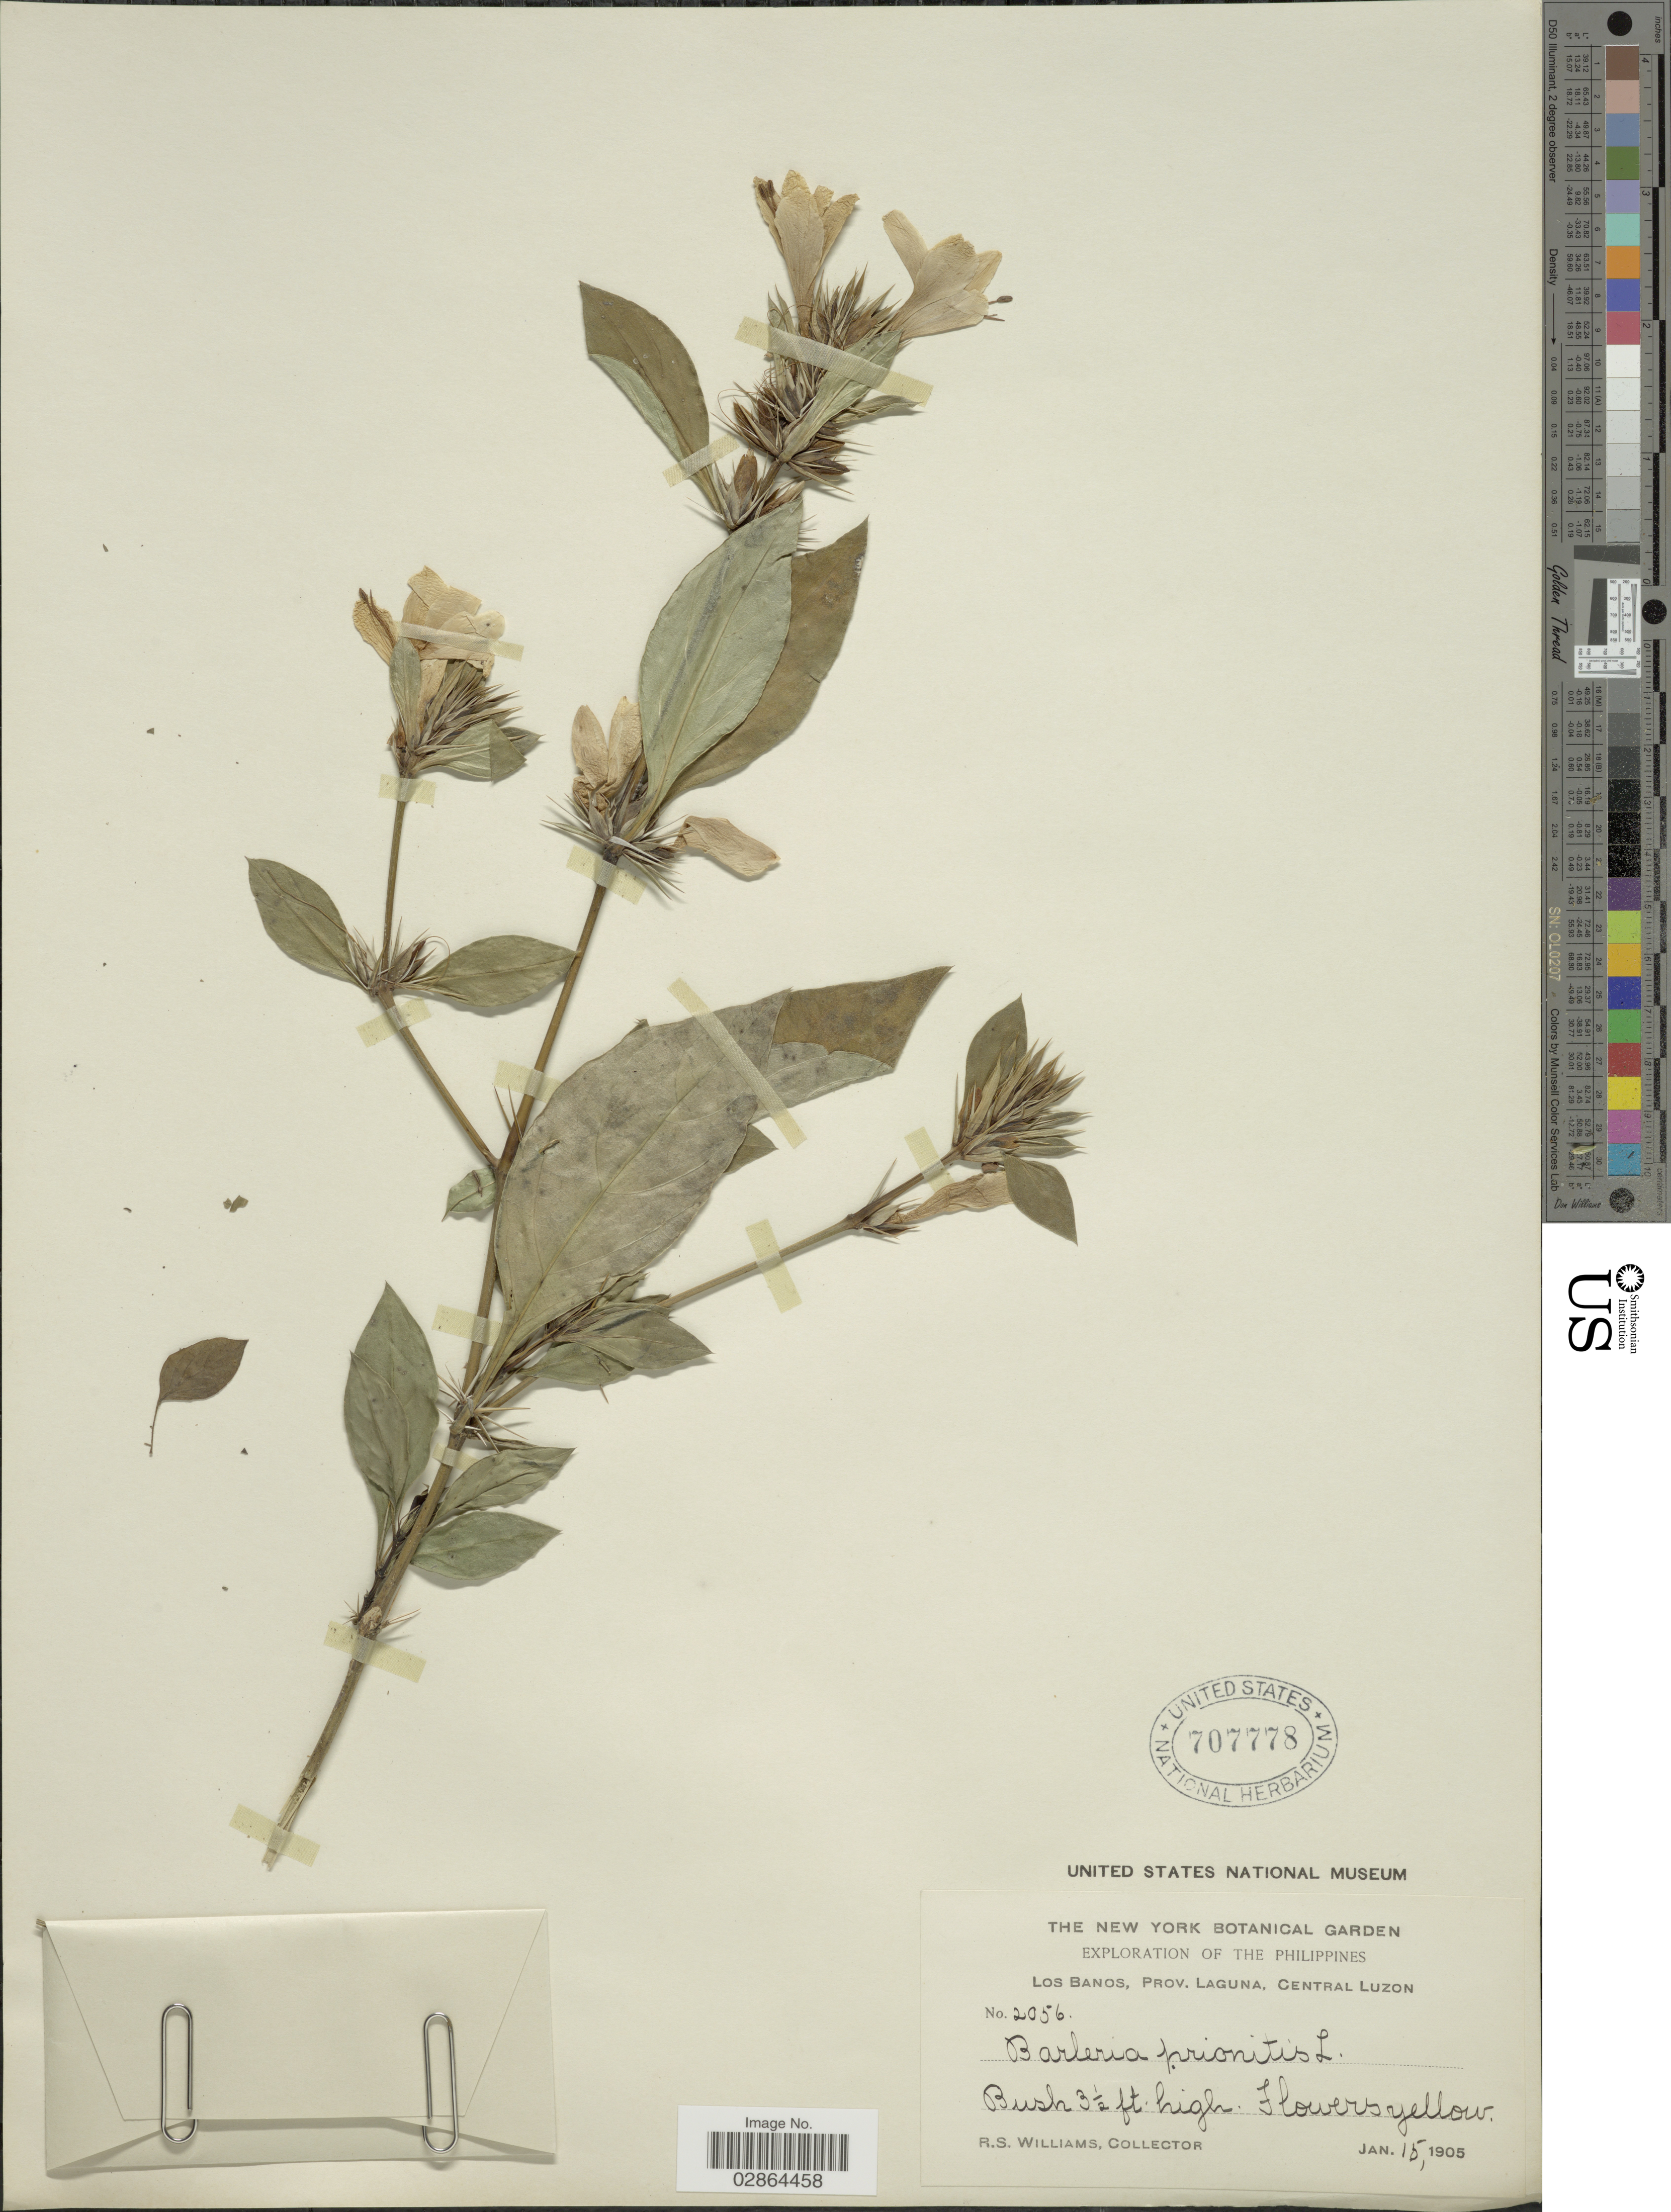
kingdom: Plantae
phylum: Tracheophyta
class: Magnoliopsida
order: Lamiales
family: Acanthaceae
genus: Barleria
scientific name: Barleria prionitis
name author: L.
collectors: R. S. Williams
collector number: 2056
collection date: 1905-01-15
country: Philippines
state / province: Central Luzon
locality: Los Banos, Prov. Laguna.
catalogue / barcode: US 707778